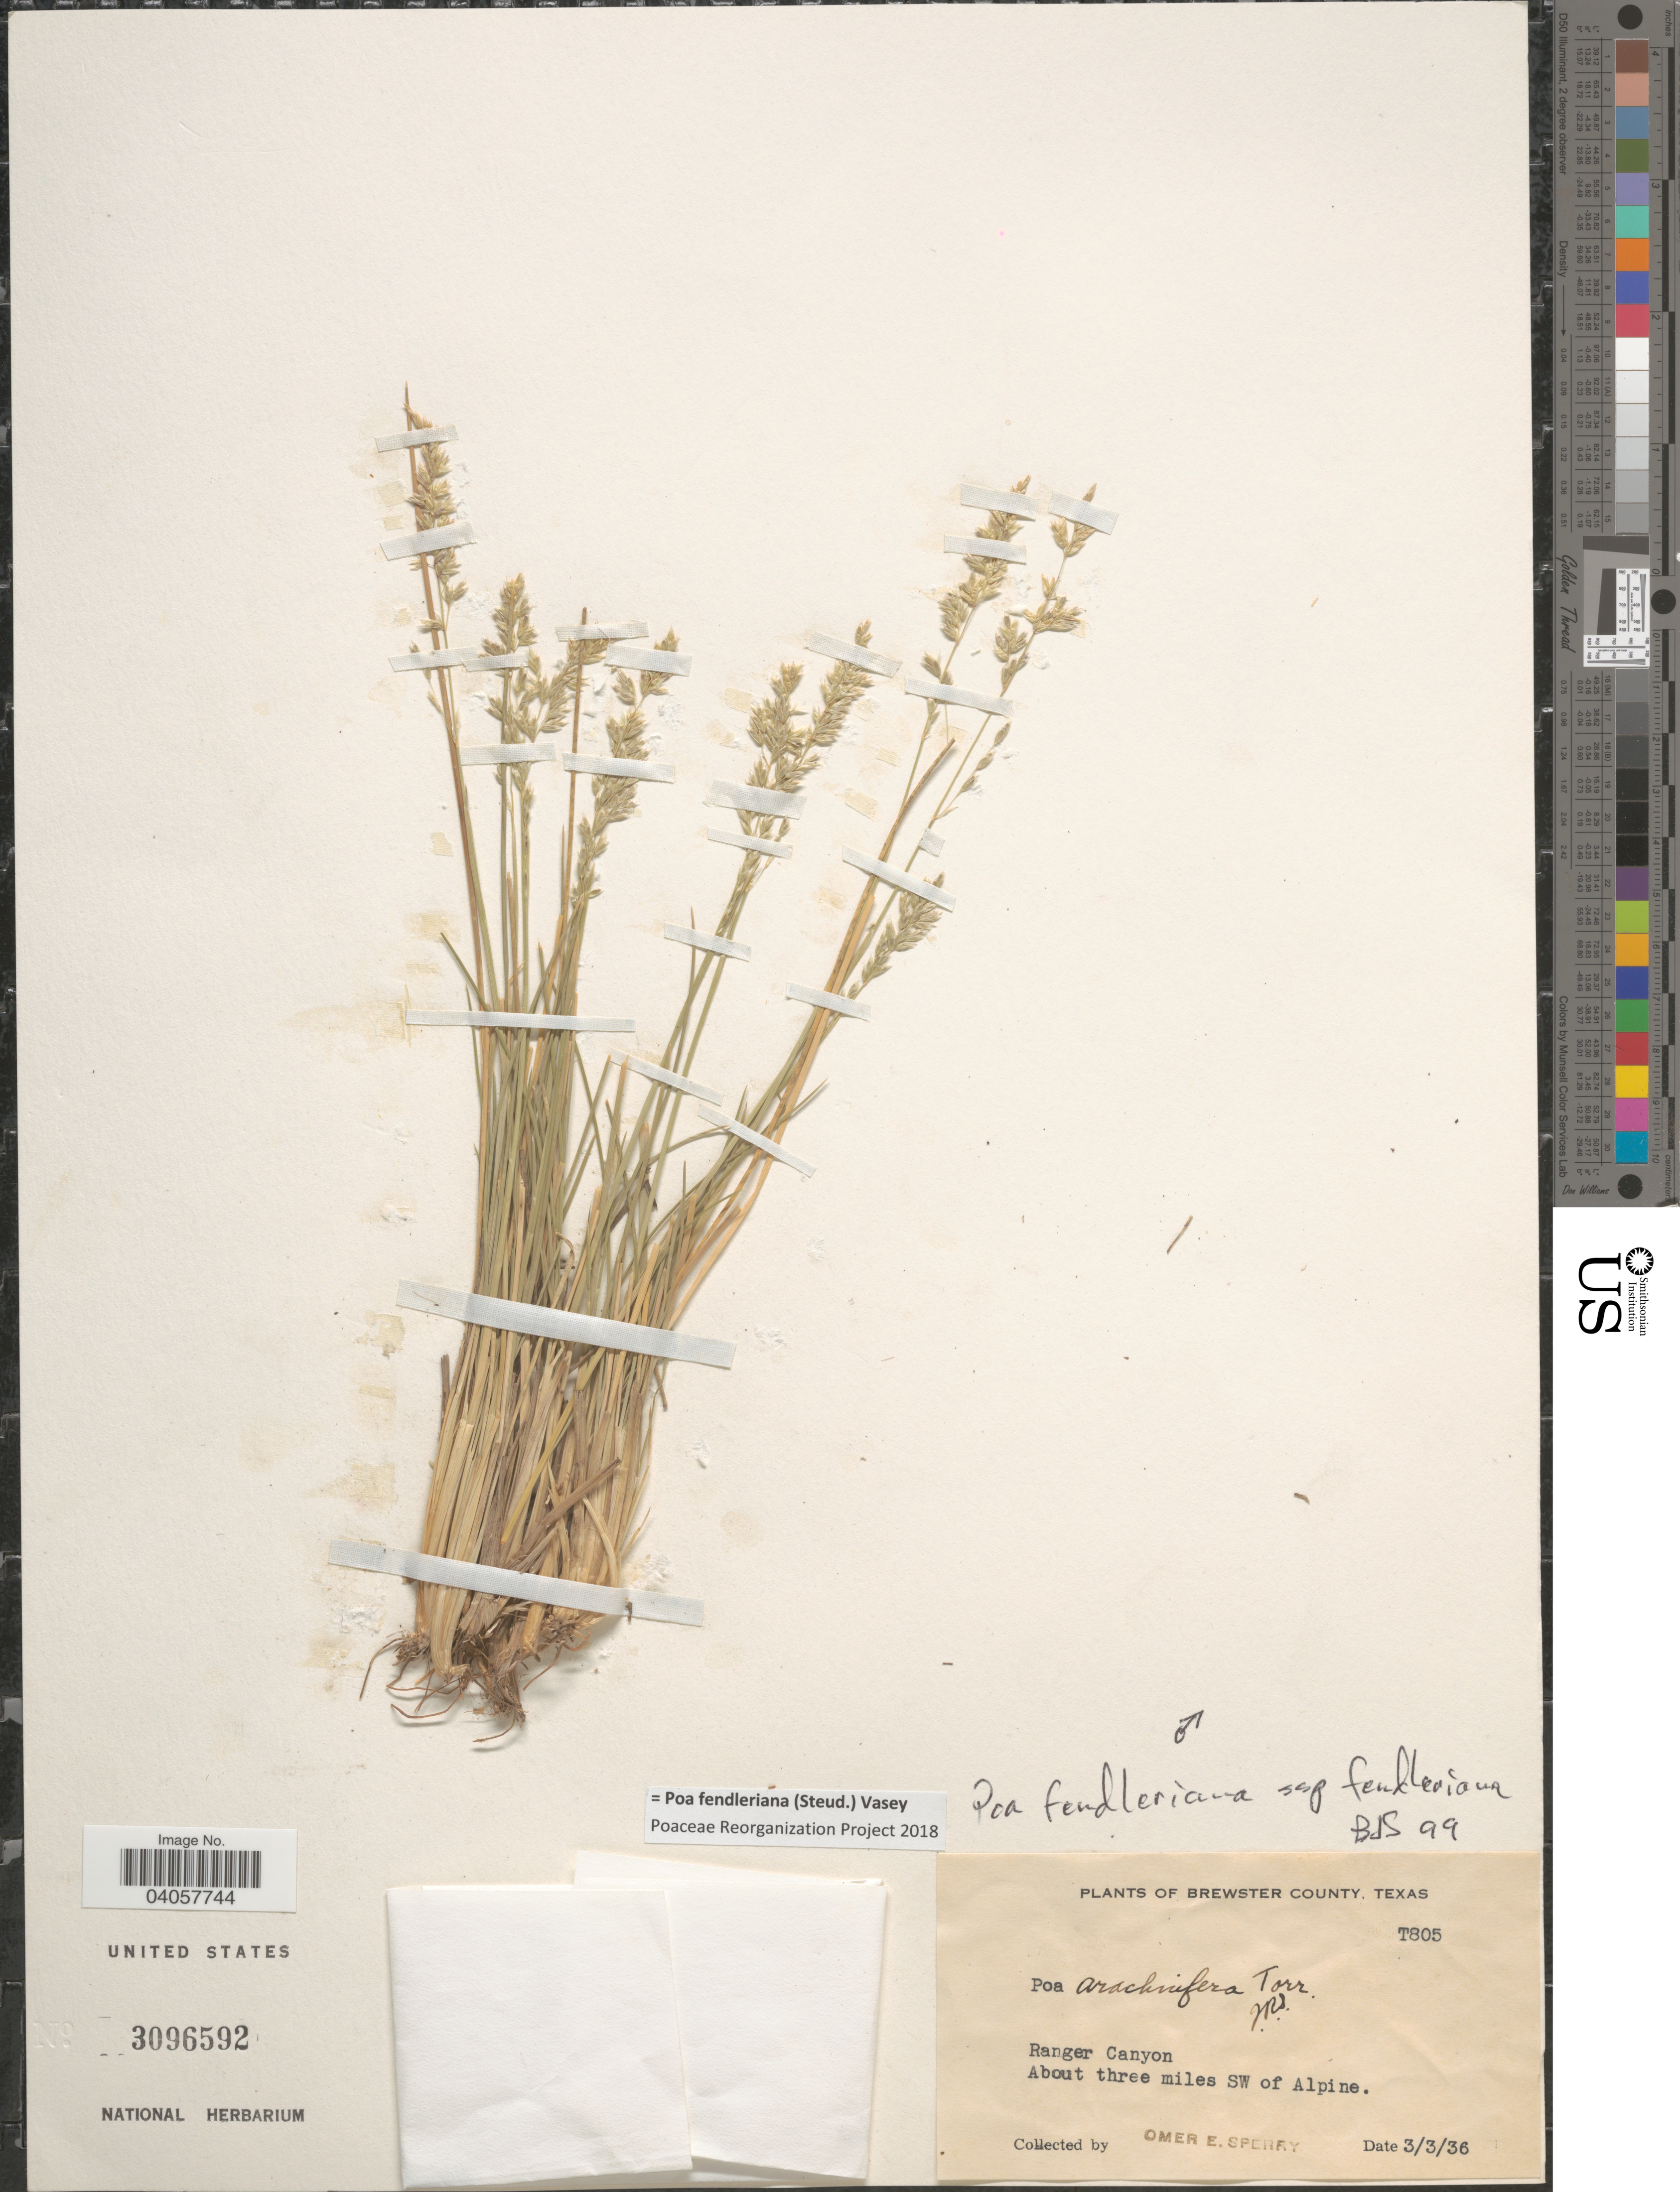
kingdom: Plantae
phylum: Tracheophyta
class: Liliopsida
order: Poales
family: Poaceae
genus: Poa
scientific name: Poa fendleriana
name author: (Steud.) Vasey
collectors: O. E. Sperry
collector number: T805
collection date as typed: Transcribed d/m/y: 3/3/36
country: United States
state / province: Texas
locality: Brewster County. Ranger Canyon. About three miles SW of Alpine.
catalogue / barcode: US 3096592